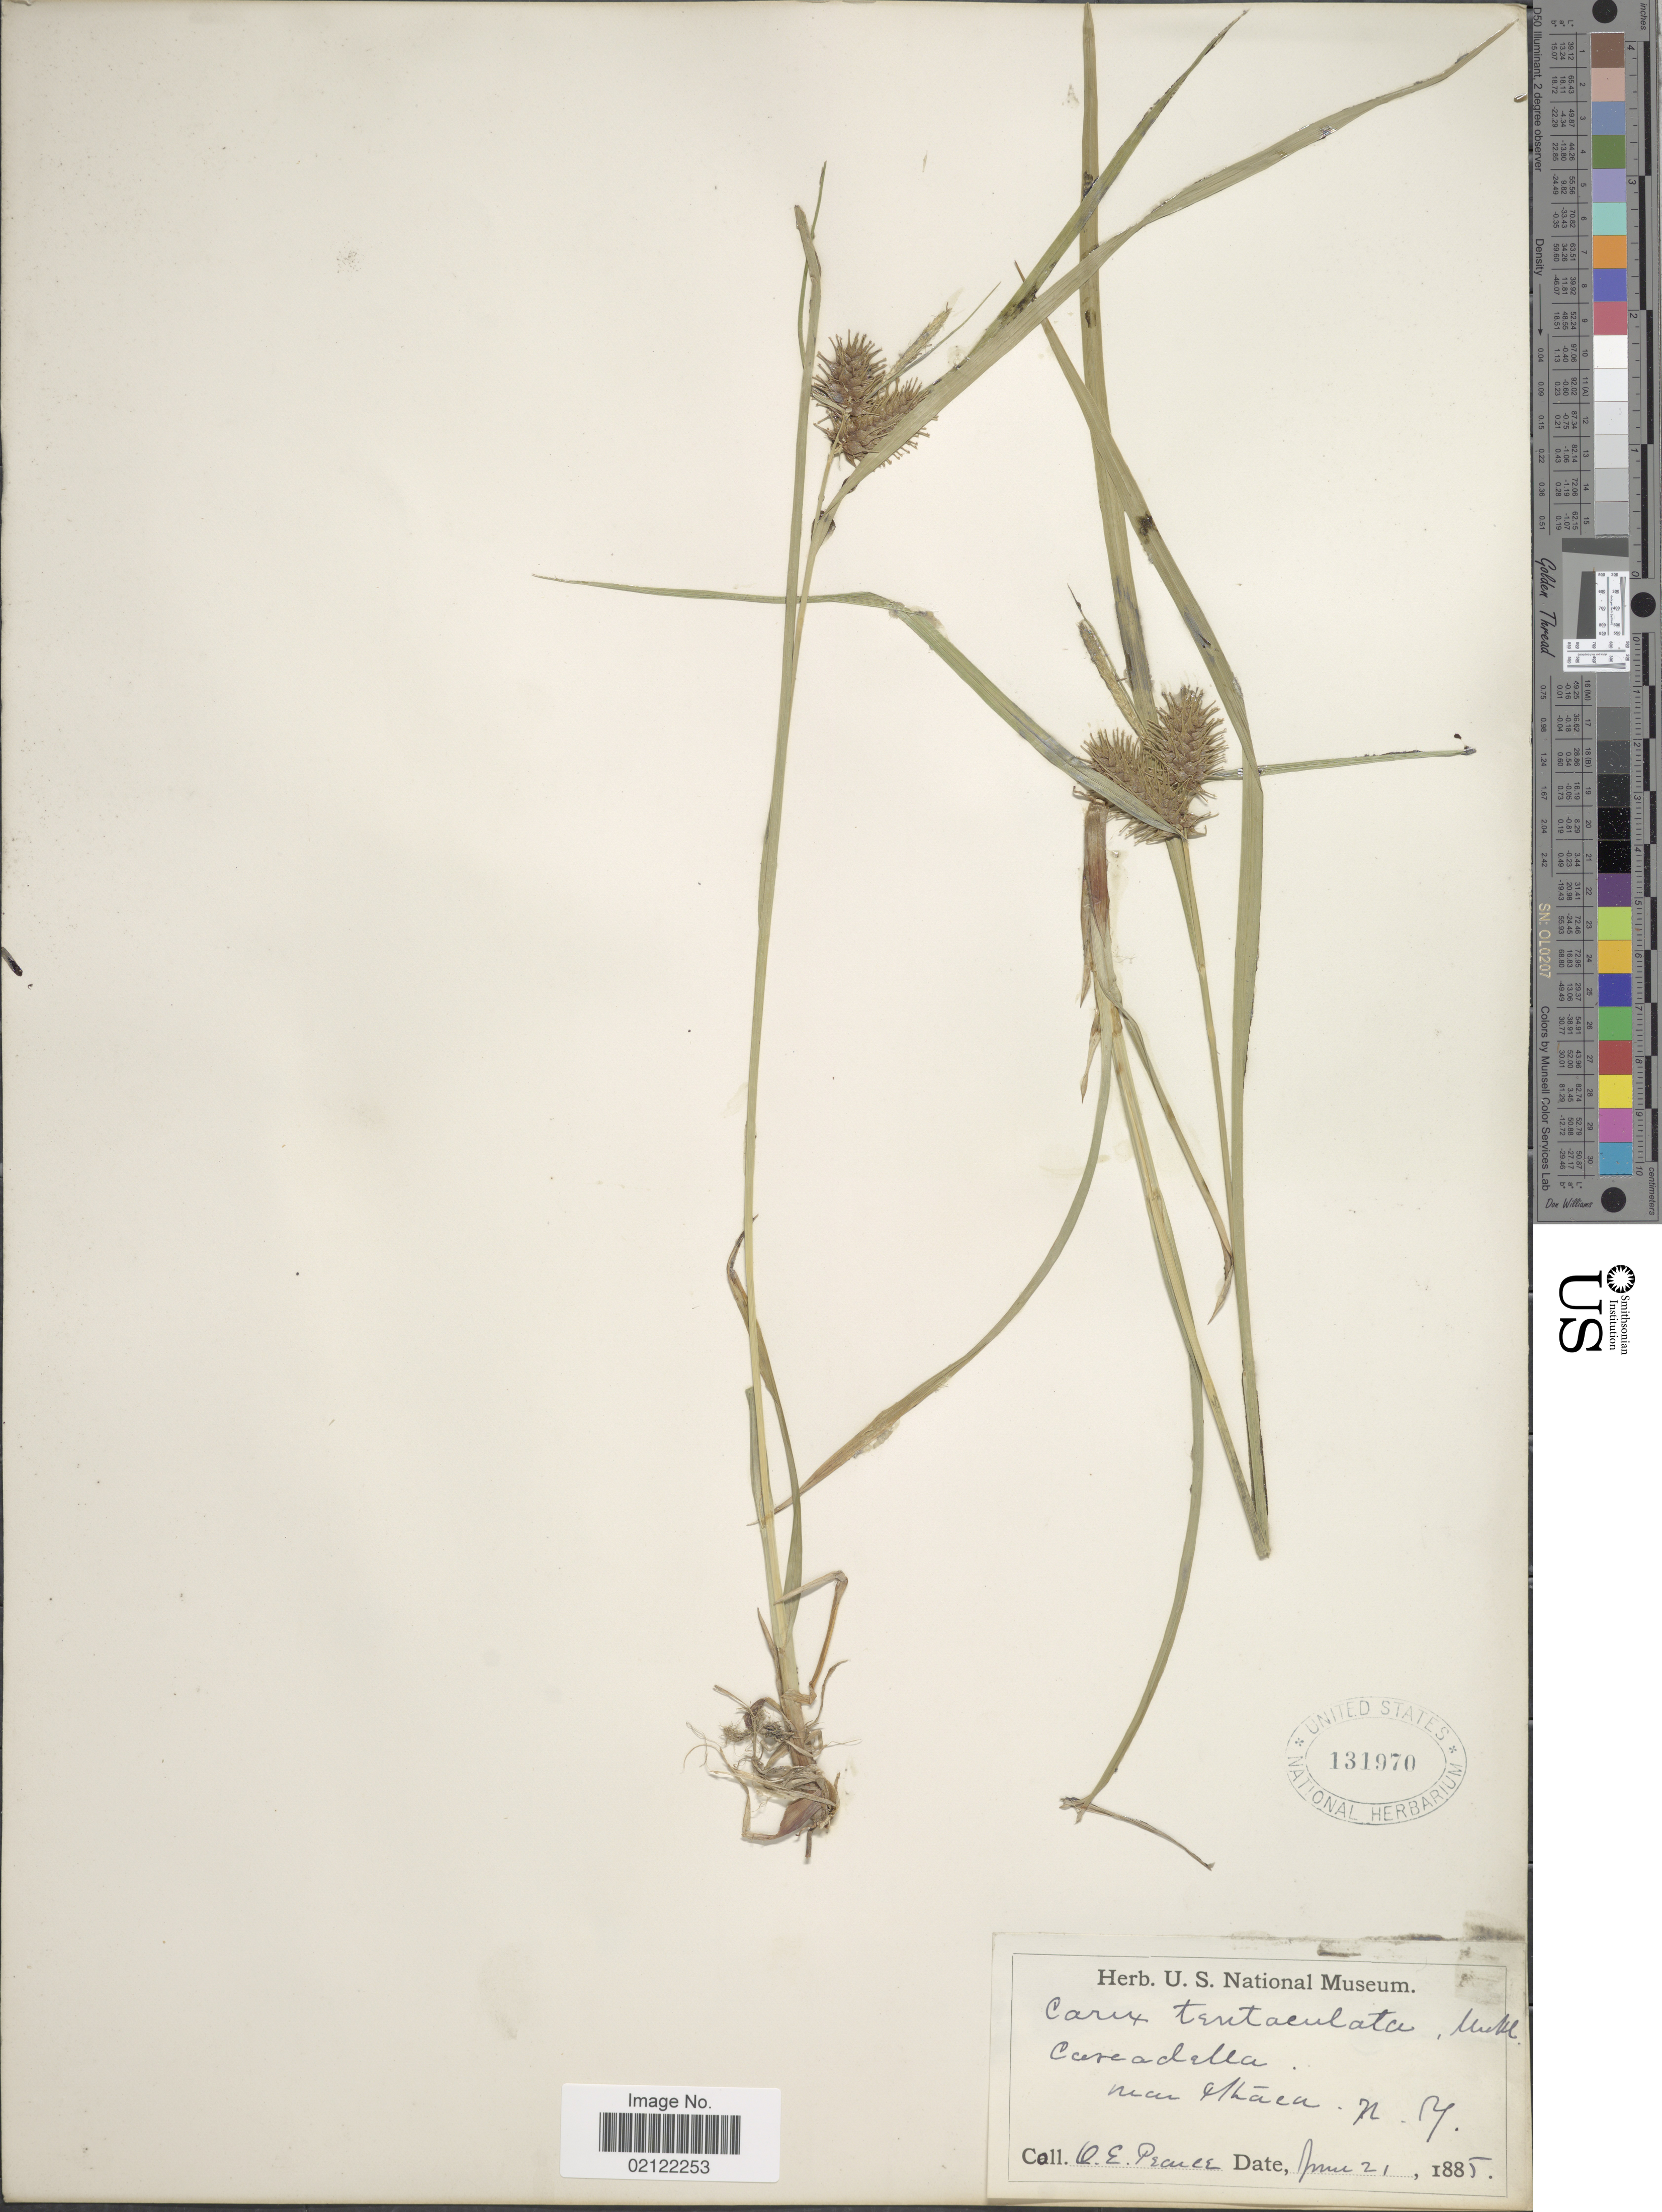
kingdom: Plantae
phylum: Tracheophyta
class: Liliopsida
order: Poales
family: Cyperaceae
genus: Carex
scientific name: Carex lurida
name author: Wahlenb.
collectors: O. E. Pearce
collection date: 1885-06-21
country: United States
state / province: New York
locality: Cascadella, near Ithaca, N.Y.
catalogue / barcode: US 131970